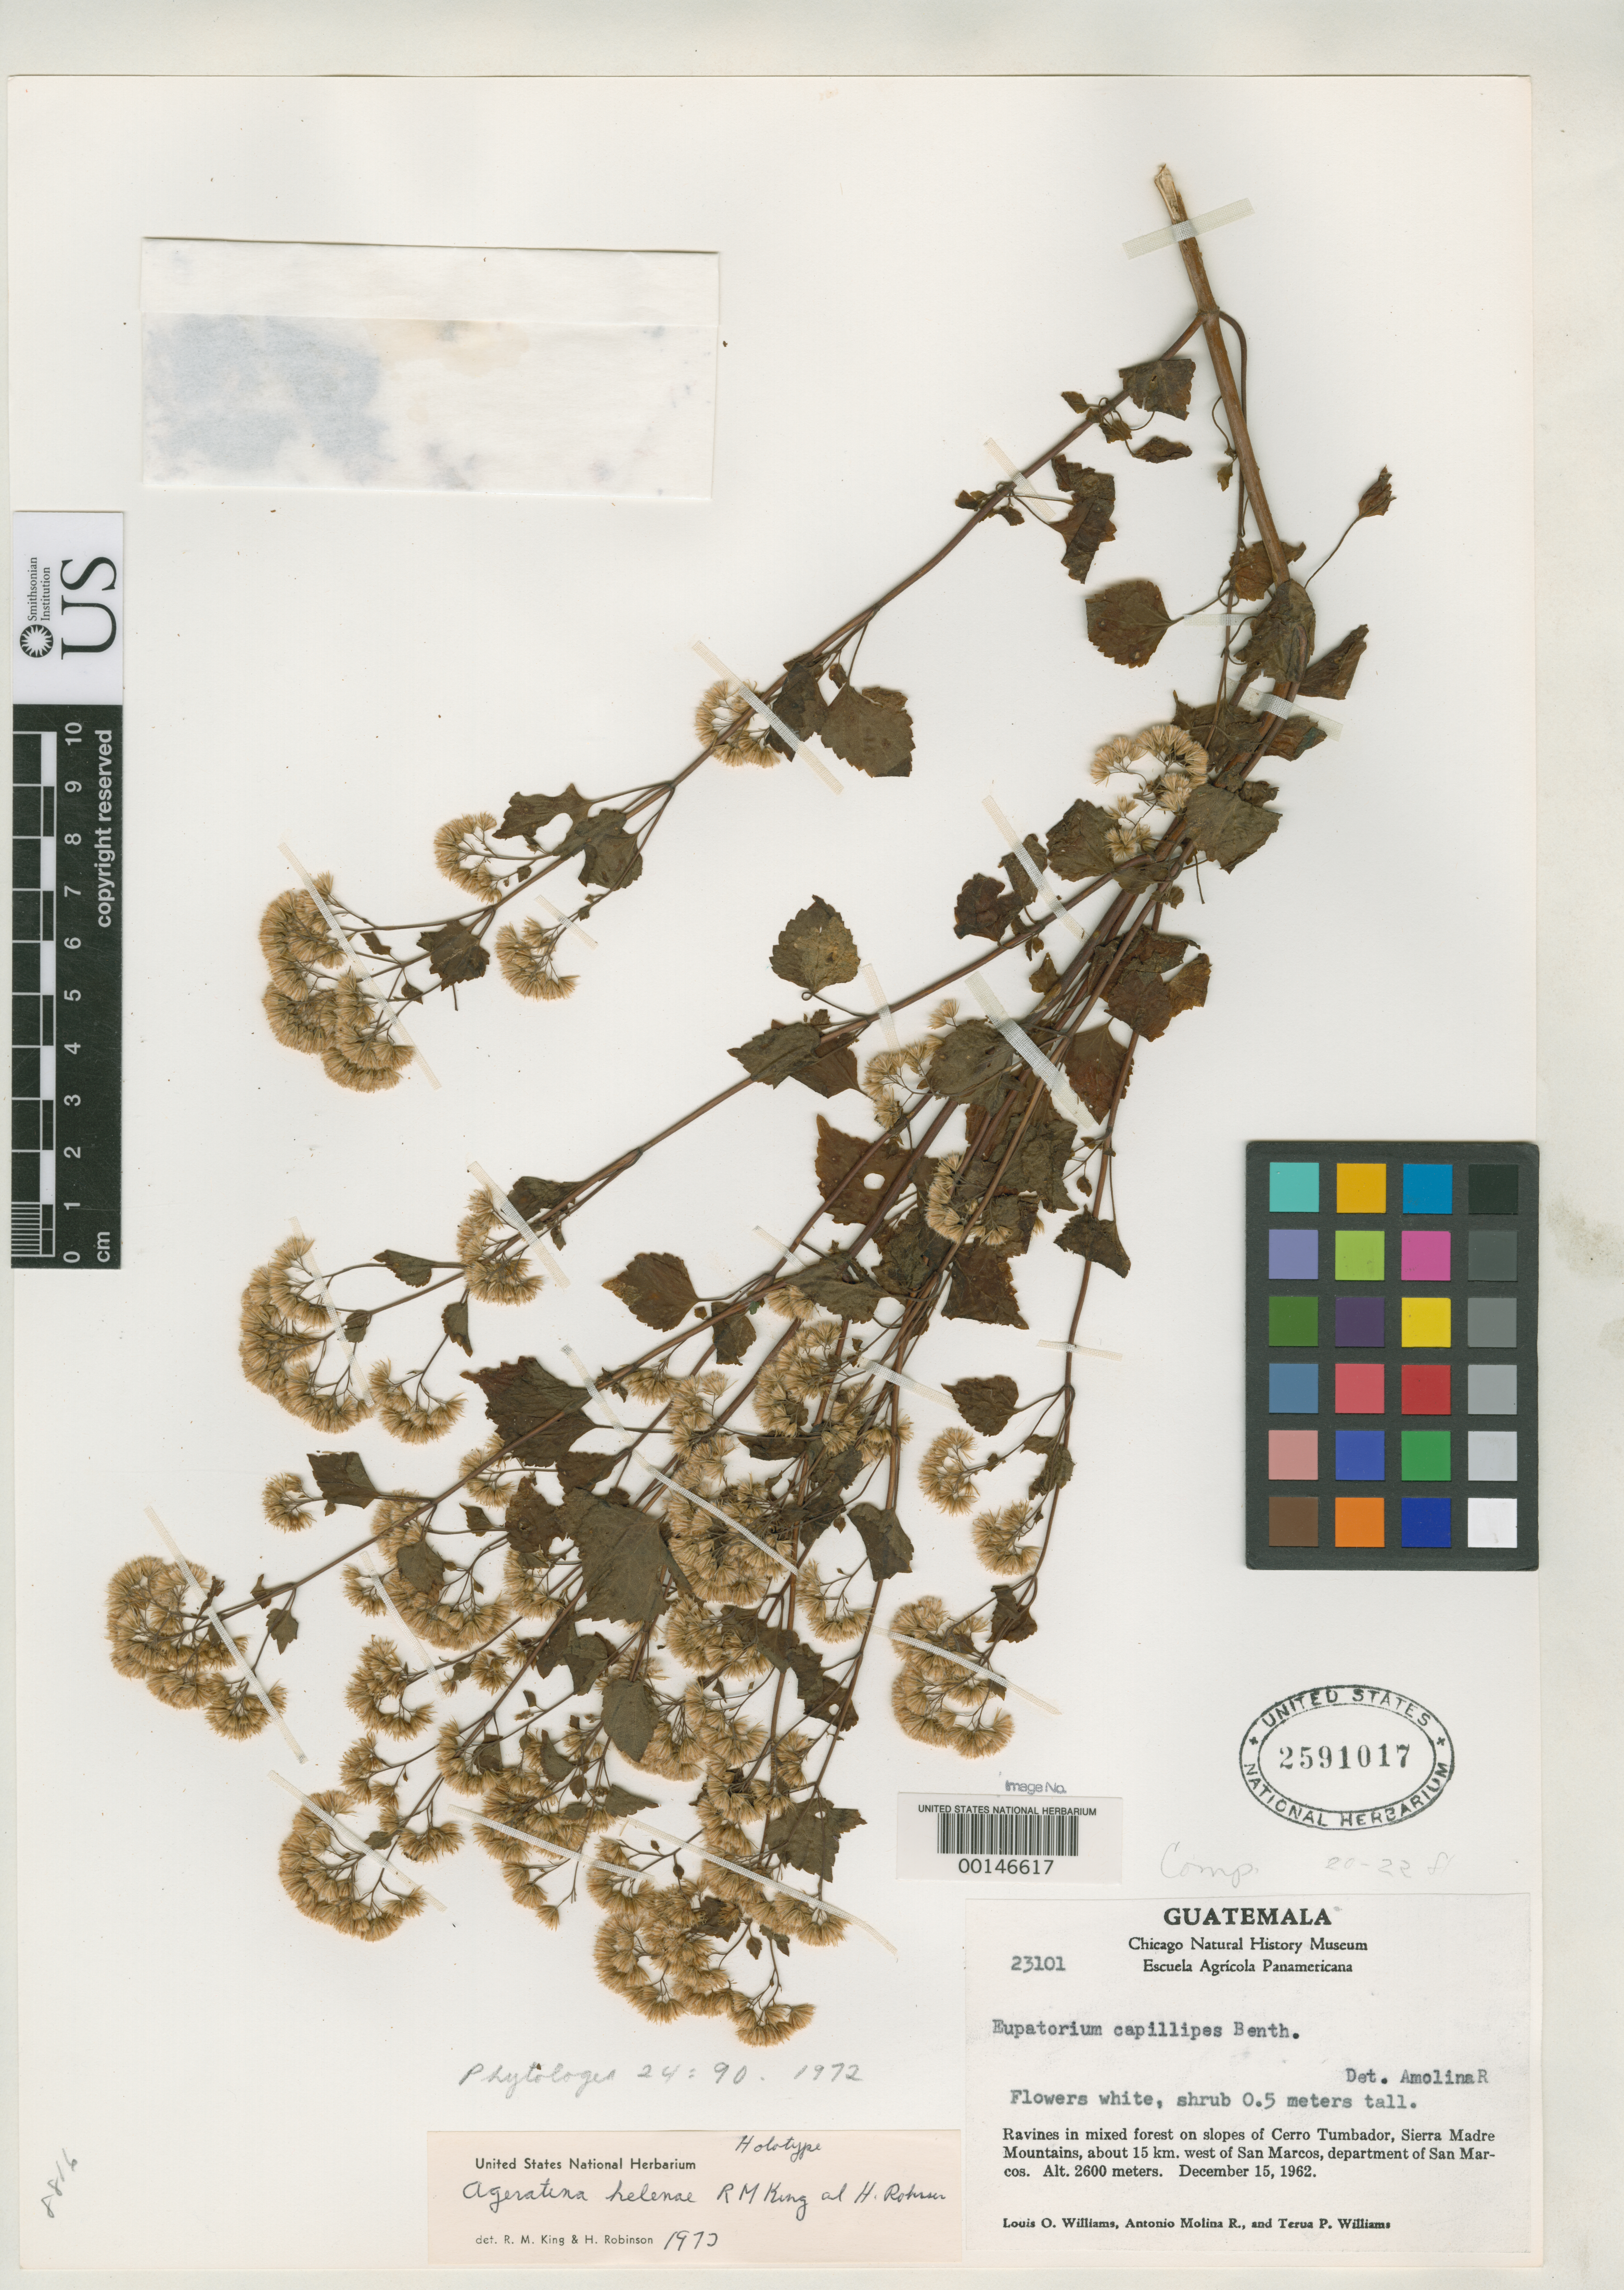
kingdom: Plantae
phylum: Tracheophyta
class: Magnoliopsida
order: Asterales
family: Asteraceae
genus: Ageratina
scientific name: Ageratina helenae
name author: R.M. King & H. Rob.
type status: Holotype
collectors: L. O. Williams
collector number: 23101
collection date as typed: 15 Dec 1962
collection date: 1962-12-15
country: Guatemala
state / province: San Marcos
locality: Cerro Tunbador, Sierra Madre Mts.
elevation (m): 2600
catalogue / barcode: US 2591017